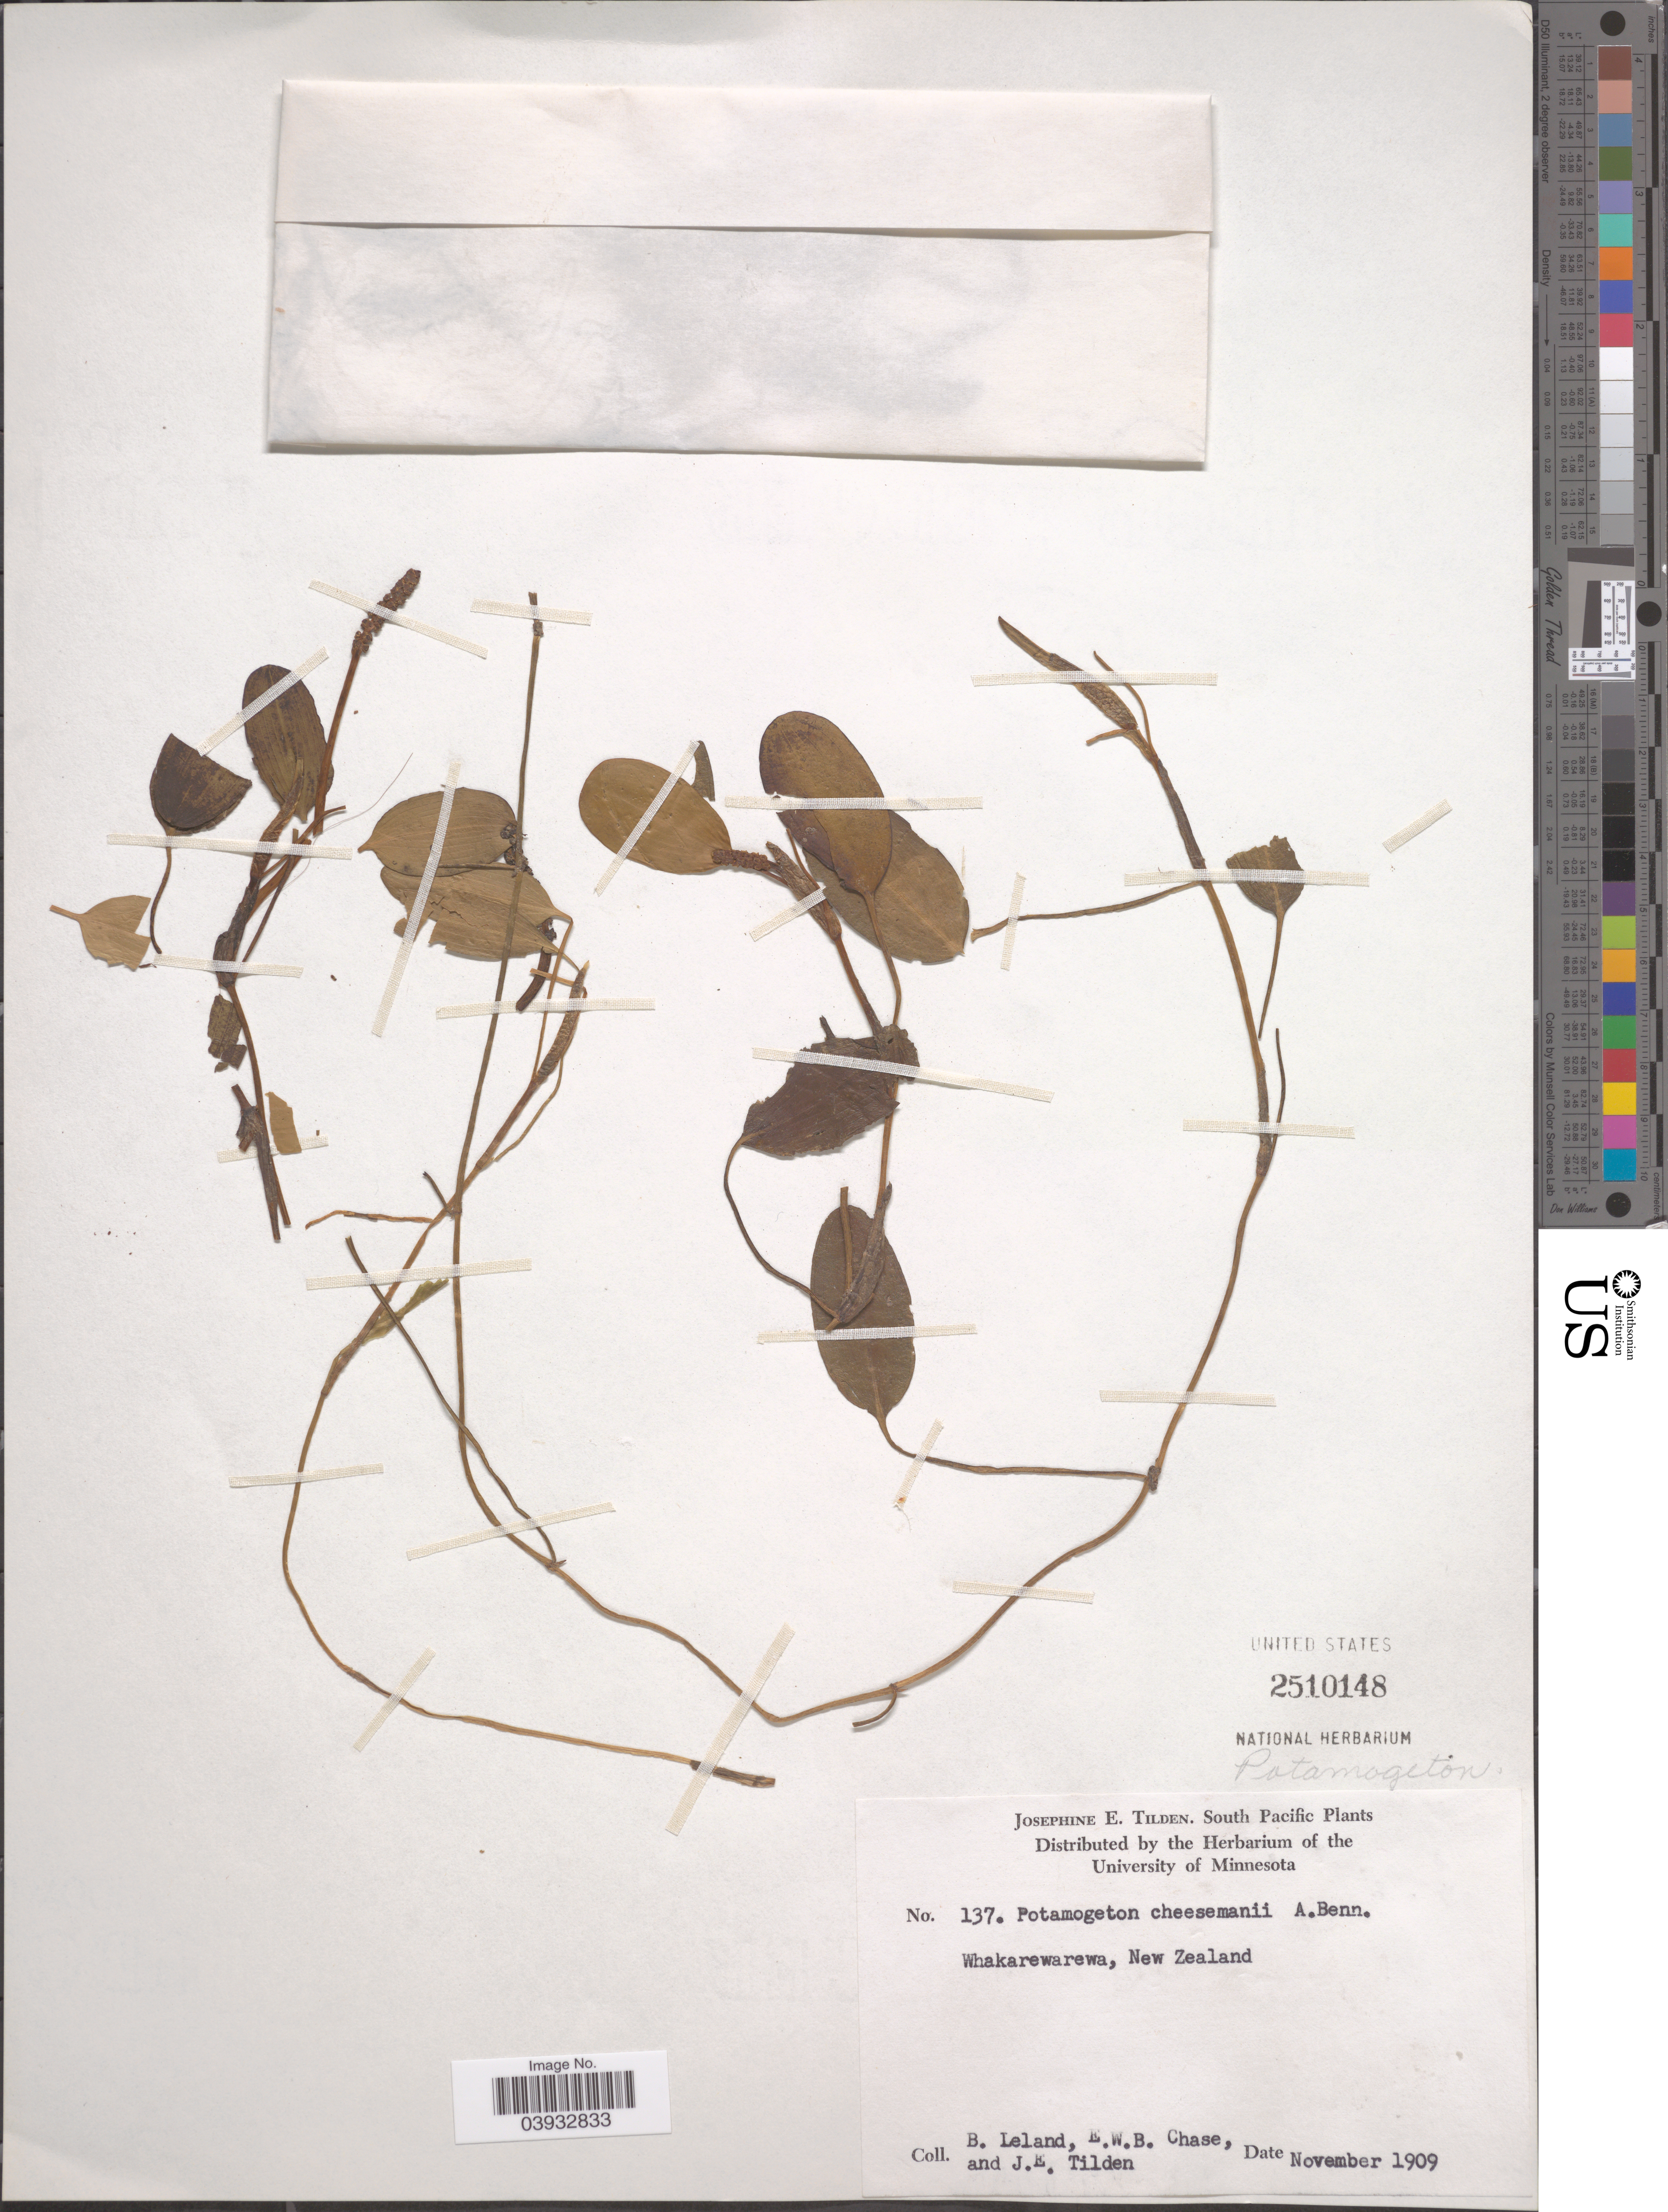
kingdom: Plantae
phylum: Tracheophyta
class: Liliopsida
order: Alismatales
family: Potamogetonaceae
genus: Potamogeton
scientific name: Potamogeton cheesemanii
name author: A. Benn.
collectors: B. Leland, E. W. Chase & J. E. Tilden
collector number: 137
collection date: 1909-11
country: New Zealand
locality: South Pacific. Whakarewarewa.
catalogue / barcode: US 2510148